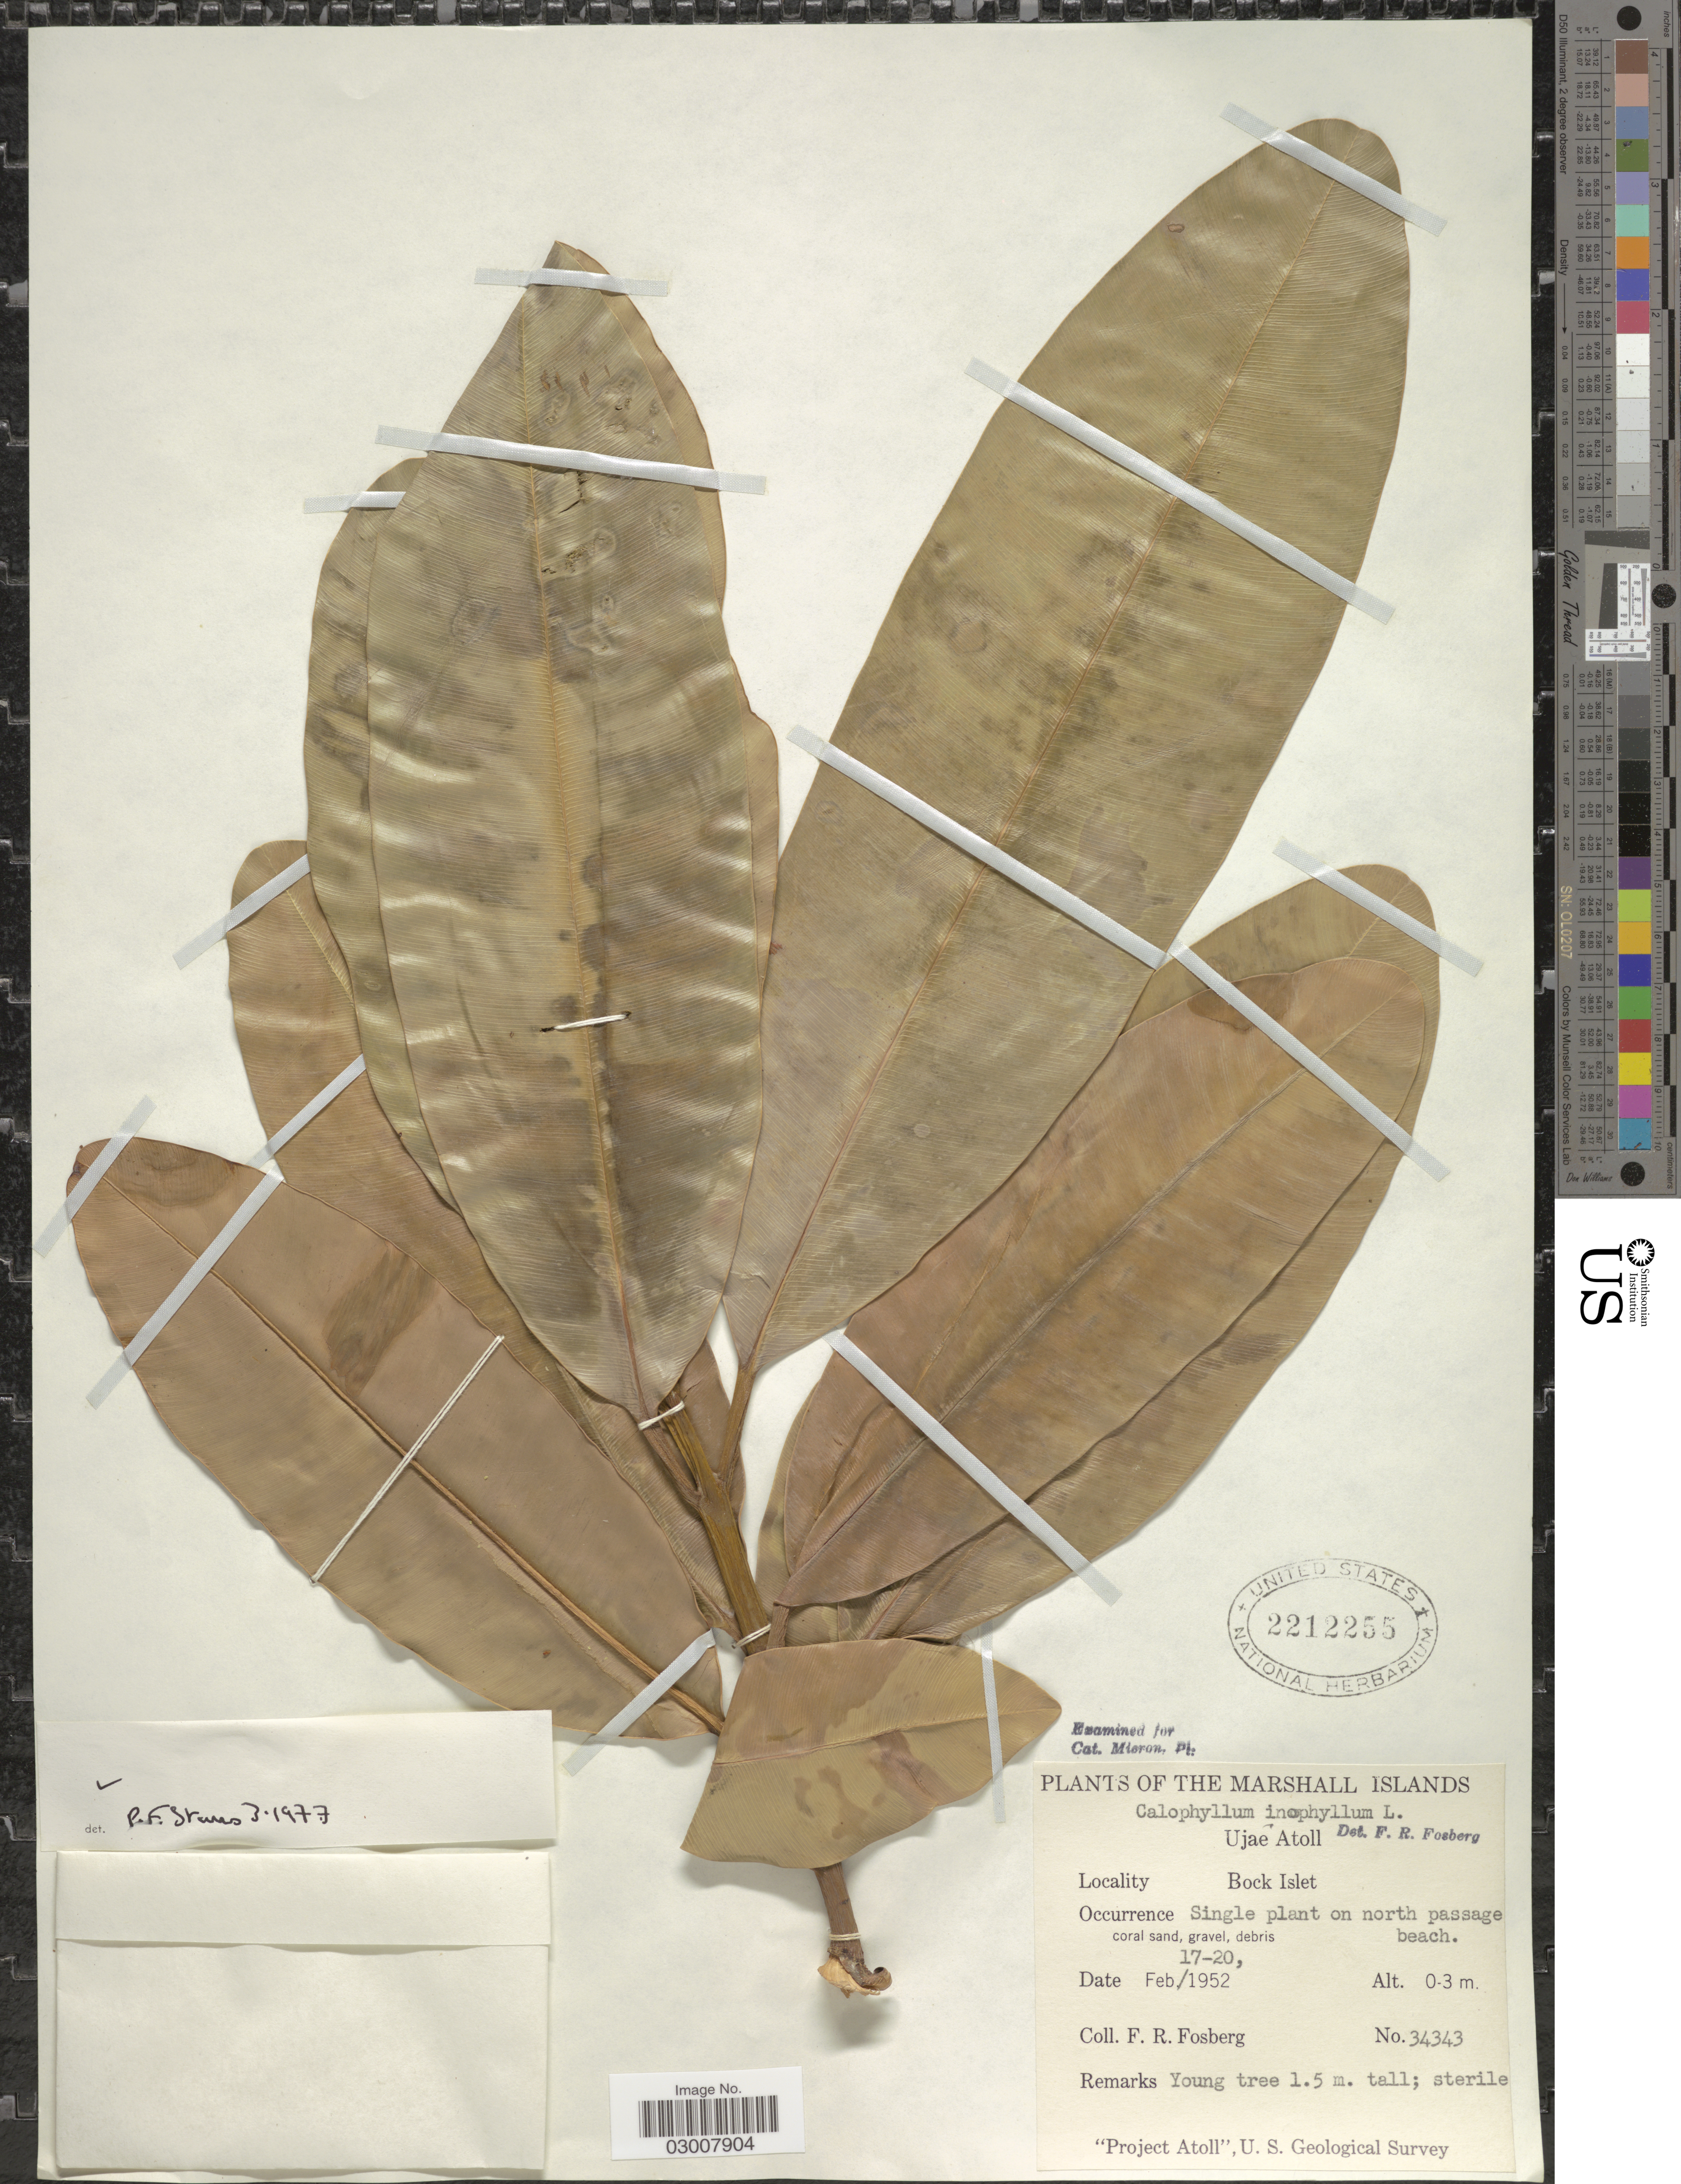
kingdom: Plantae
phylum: Tracheophyta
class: Magnoliopsida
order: Malpighiales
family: Calophyllaceae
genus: Calophyllum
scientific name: Calophyllum inophyllum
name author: L.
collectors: F. R. Fosberg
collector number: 34343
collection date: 1952-02-17/1952-02-20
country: Marshall Islands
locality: Ujae Atoll. Bock Islet.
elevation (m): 0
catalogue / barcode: US 2212255